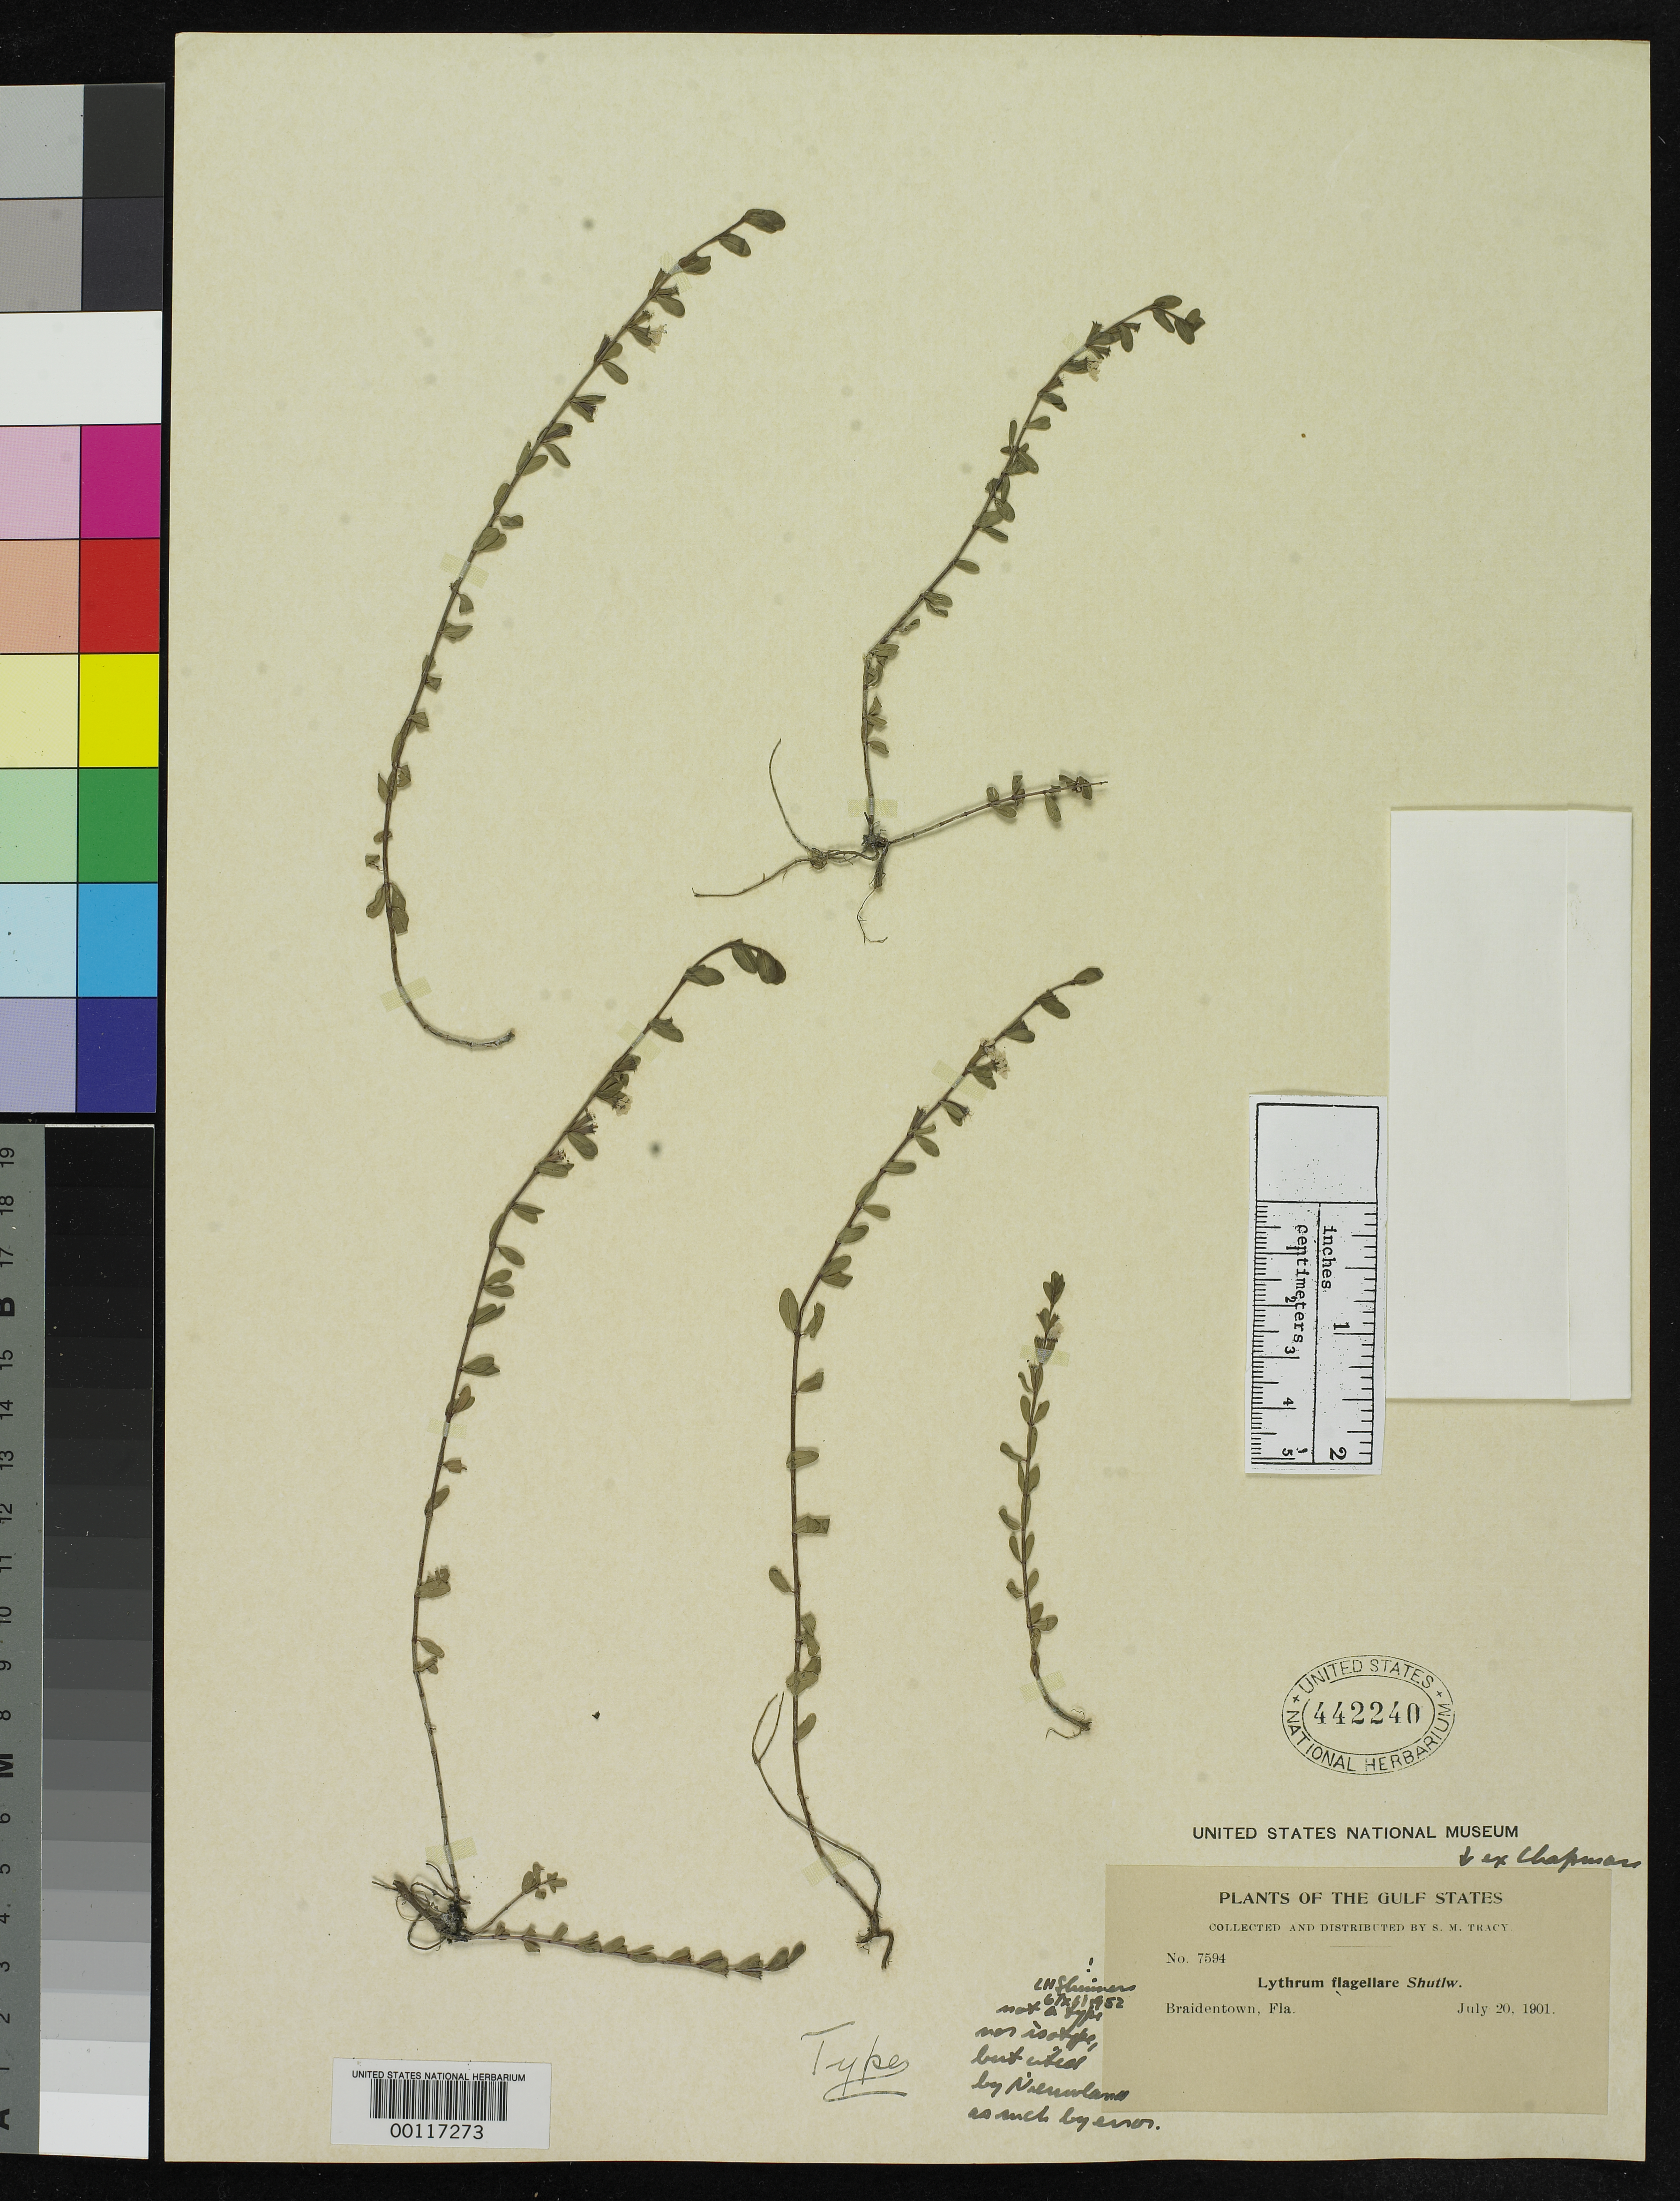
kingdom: Plantae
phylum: Tracheophyta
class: Magnoliopsida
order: Myrtales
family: Lythraceae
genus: Lythrum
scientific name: Lythrum flagellare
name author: Shuttlew. ex Chapm.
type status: Syntype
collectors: S. M. Tracy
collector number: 7594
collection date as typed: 20 Jul 1901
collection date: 1901-07-20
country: United States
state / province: Florida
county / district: Manatee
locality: Braidentown.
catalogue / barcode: US 442240